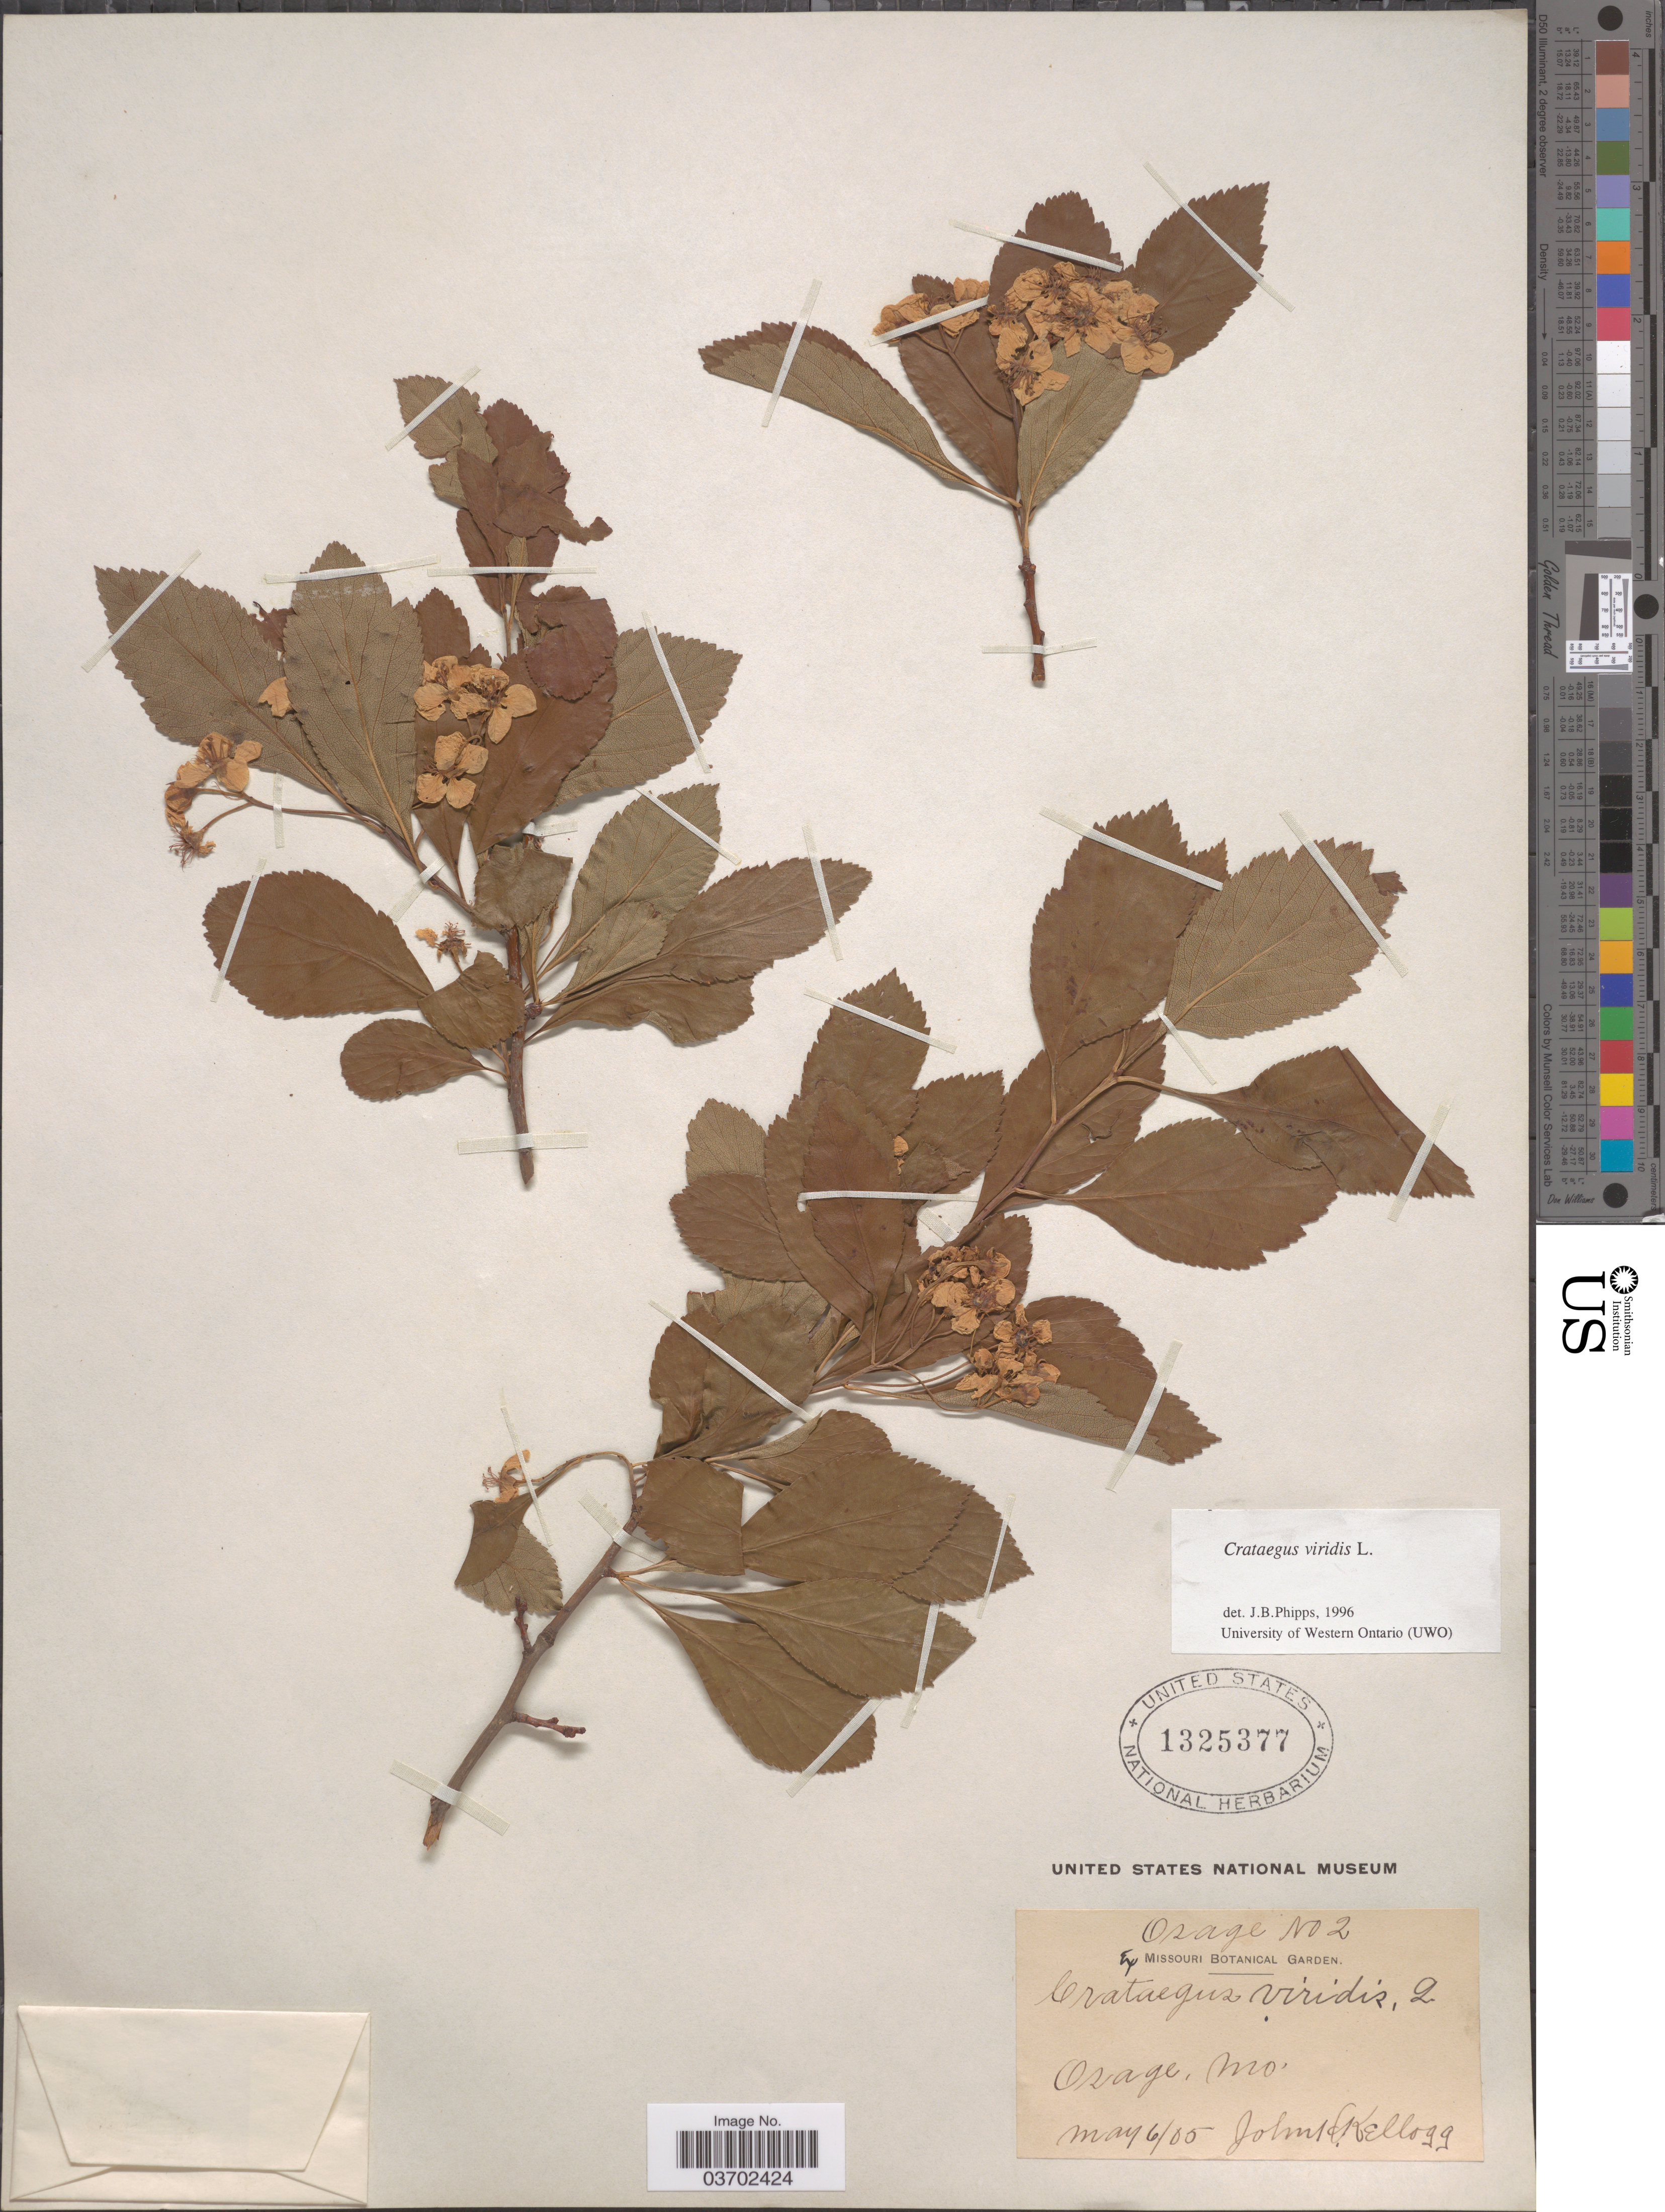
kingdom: Plantae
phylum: Tracheophyta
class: Magnoliopsida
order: Rosales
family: Rosaceae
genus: Crataegus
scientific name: Crataegus viridis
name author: L.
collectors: J. H. Kellogg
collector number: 2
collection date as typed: Transcribed d/m/y: 6/5/5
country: United States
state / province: Missouri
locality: Osage.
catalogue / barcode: US 1325377